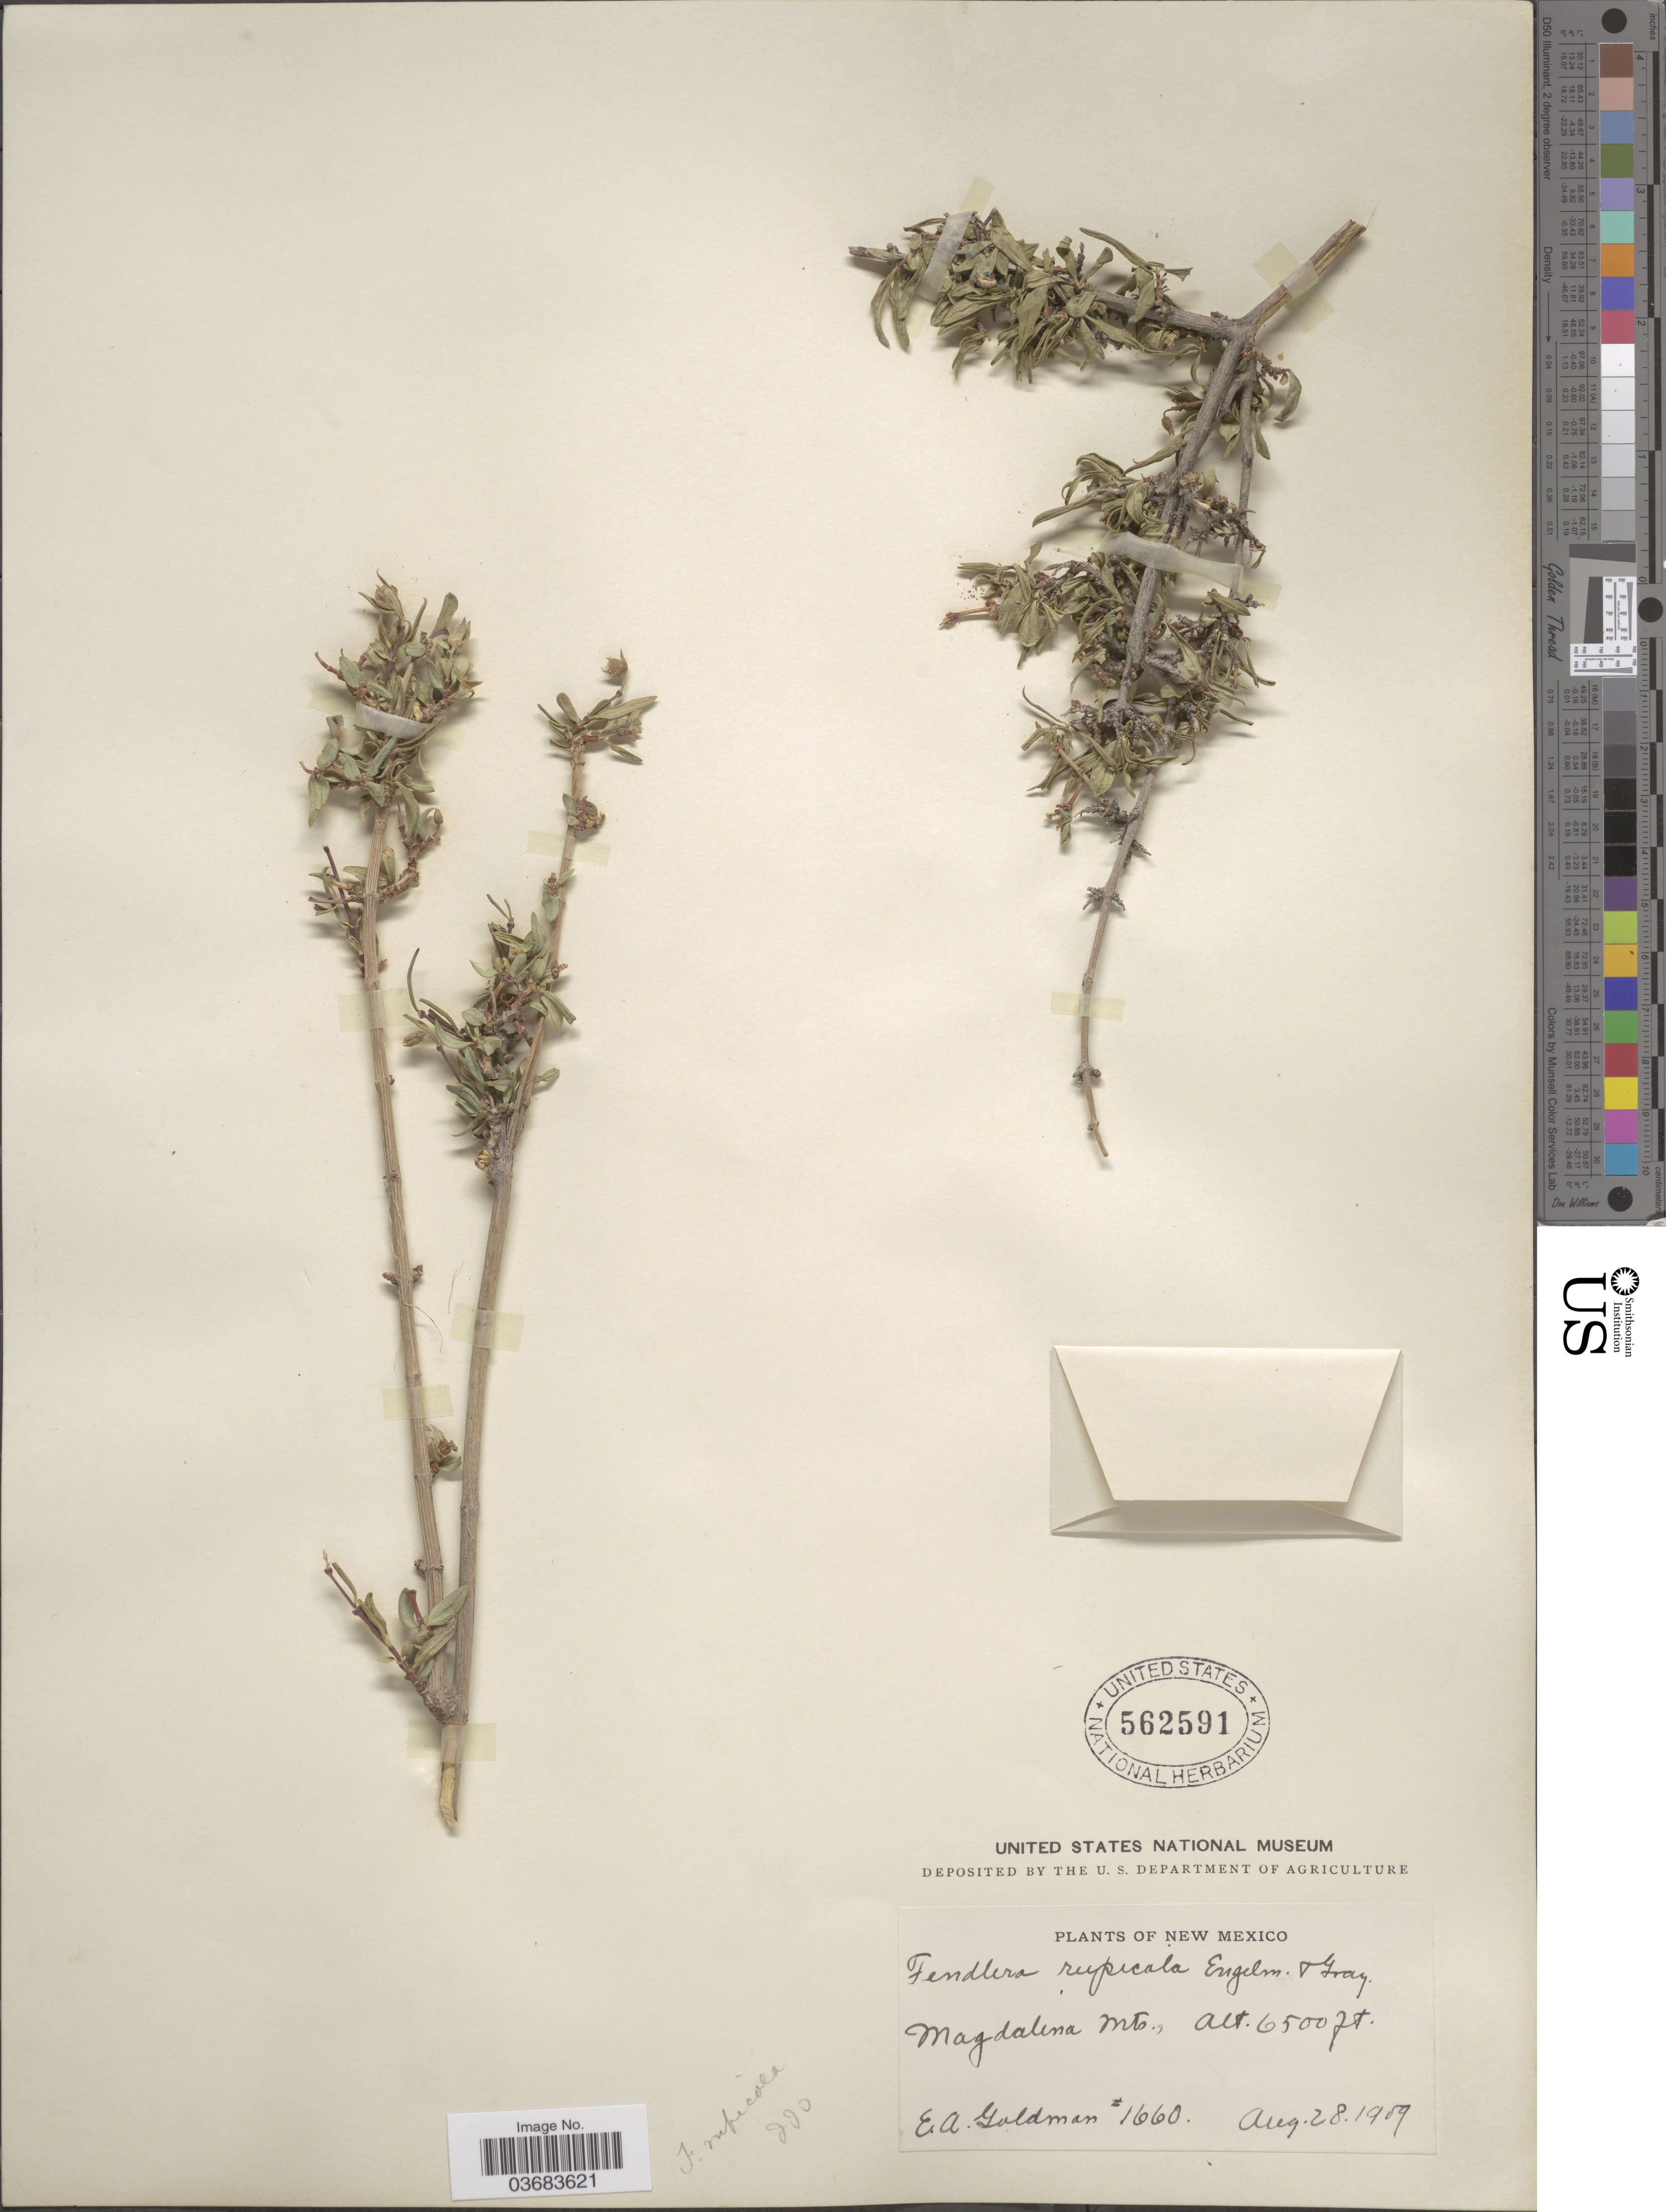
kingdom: Plantae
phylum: Tracheophyta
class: Magnoliopsida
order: Cornales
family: Hydrangeaceae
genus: Fendlera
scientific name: Fendlera rupicola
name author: Englem. & A. Gray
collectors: E. A. Goldman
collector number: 1660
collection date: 1909-08-28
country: United States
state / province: New Mexico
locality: Magdalena Mts.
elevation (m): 1981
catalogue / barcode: US 562591